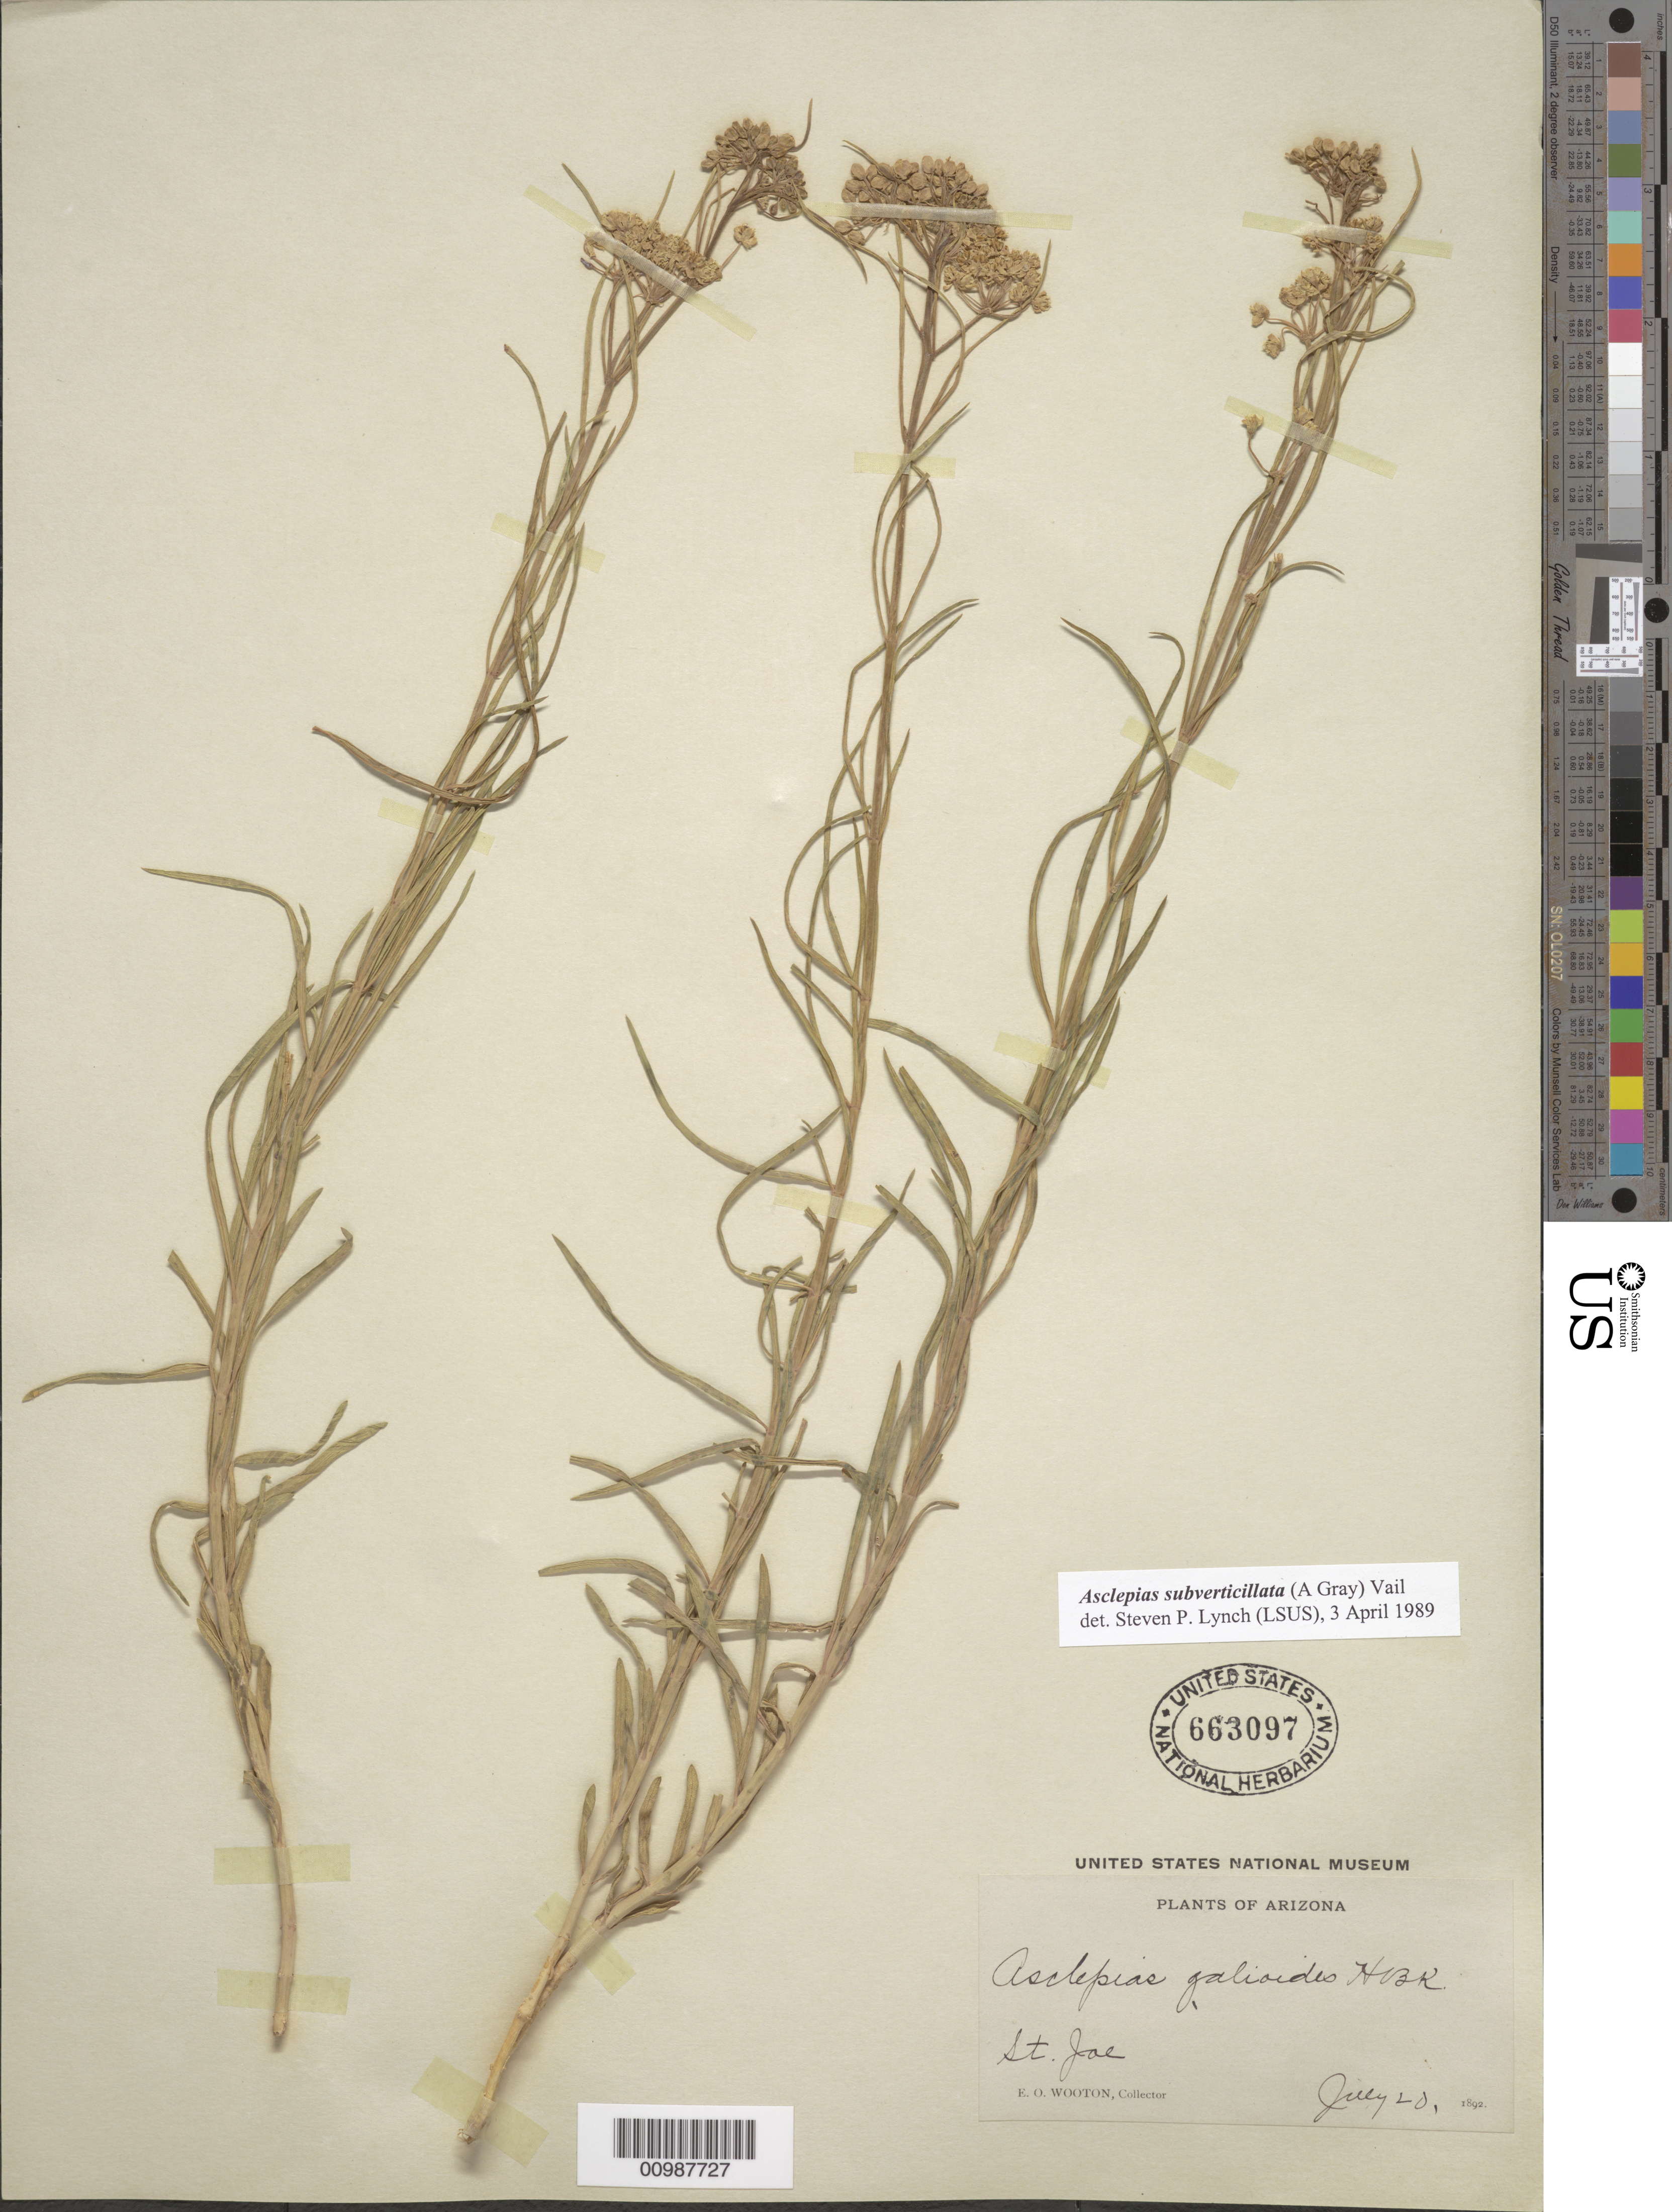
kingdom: Plantae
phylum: Tracheophyta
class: Magnoliopsida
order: Gentianales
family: Apocynaceae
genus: Asclepias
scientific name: Asclepias subverticillata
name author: (A. Gray) Vail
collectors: E. O. Wooton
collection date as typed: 20 Jul 1892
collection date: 1892-07-20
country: United States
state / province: Arizona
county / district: Navajo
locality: St. Joe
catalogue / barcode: US 663097